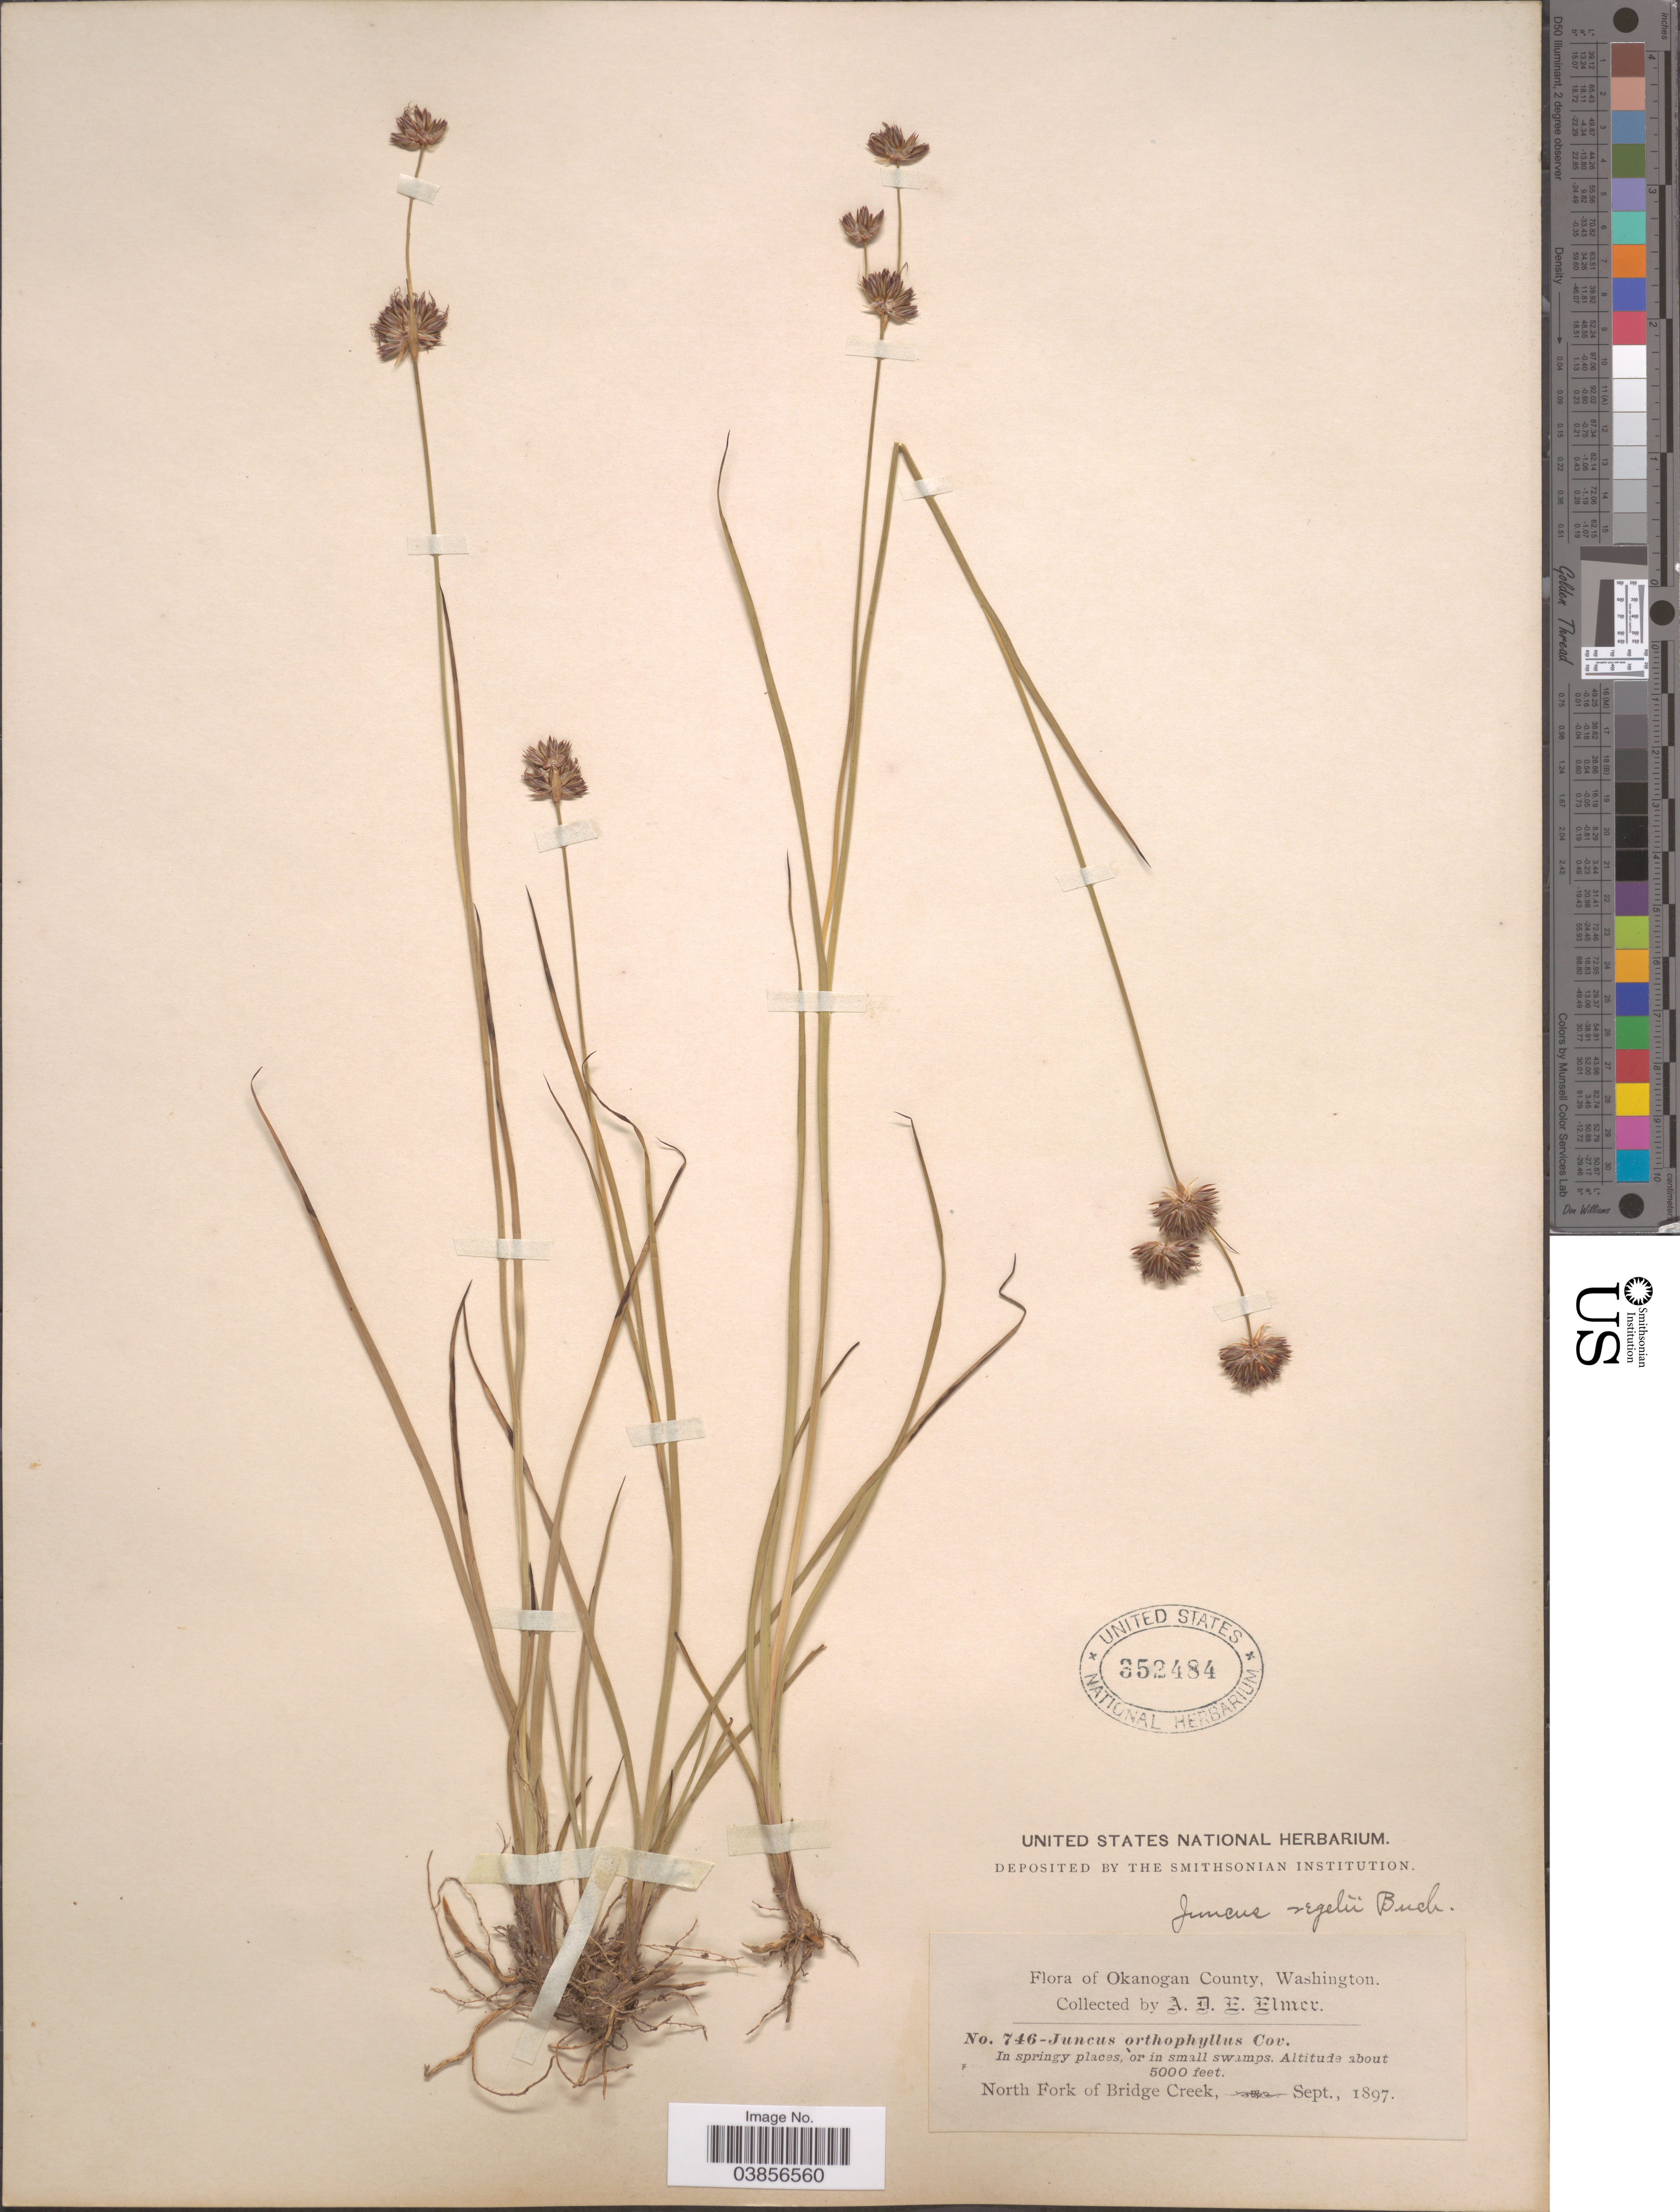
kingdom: Plantae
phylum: Tracheophyta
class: Liliopsida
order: Poales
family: Juncaceae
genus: Juncus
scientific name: Juncus regelii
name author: Buchenau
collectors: A. D. E. Elmer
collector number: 746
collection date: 1897-09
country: United States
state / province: Washington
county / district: Okanogan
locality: Okanogan County. North Fork of Bridge Creek.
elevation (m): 1524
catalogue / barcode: US 352484